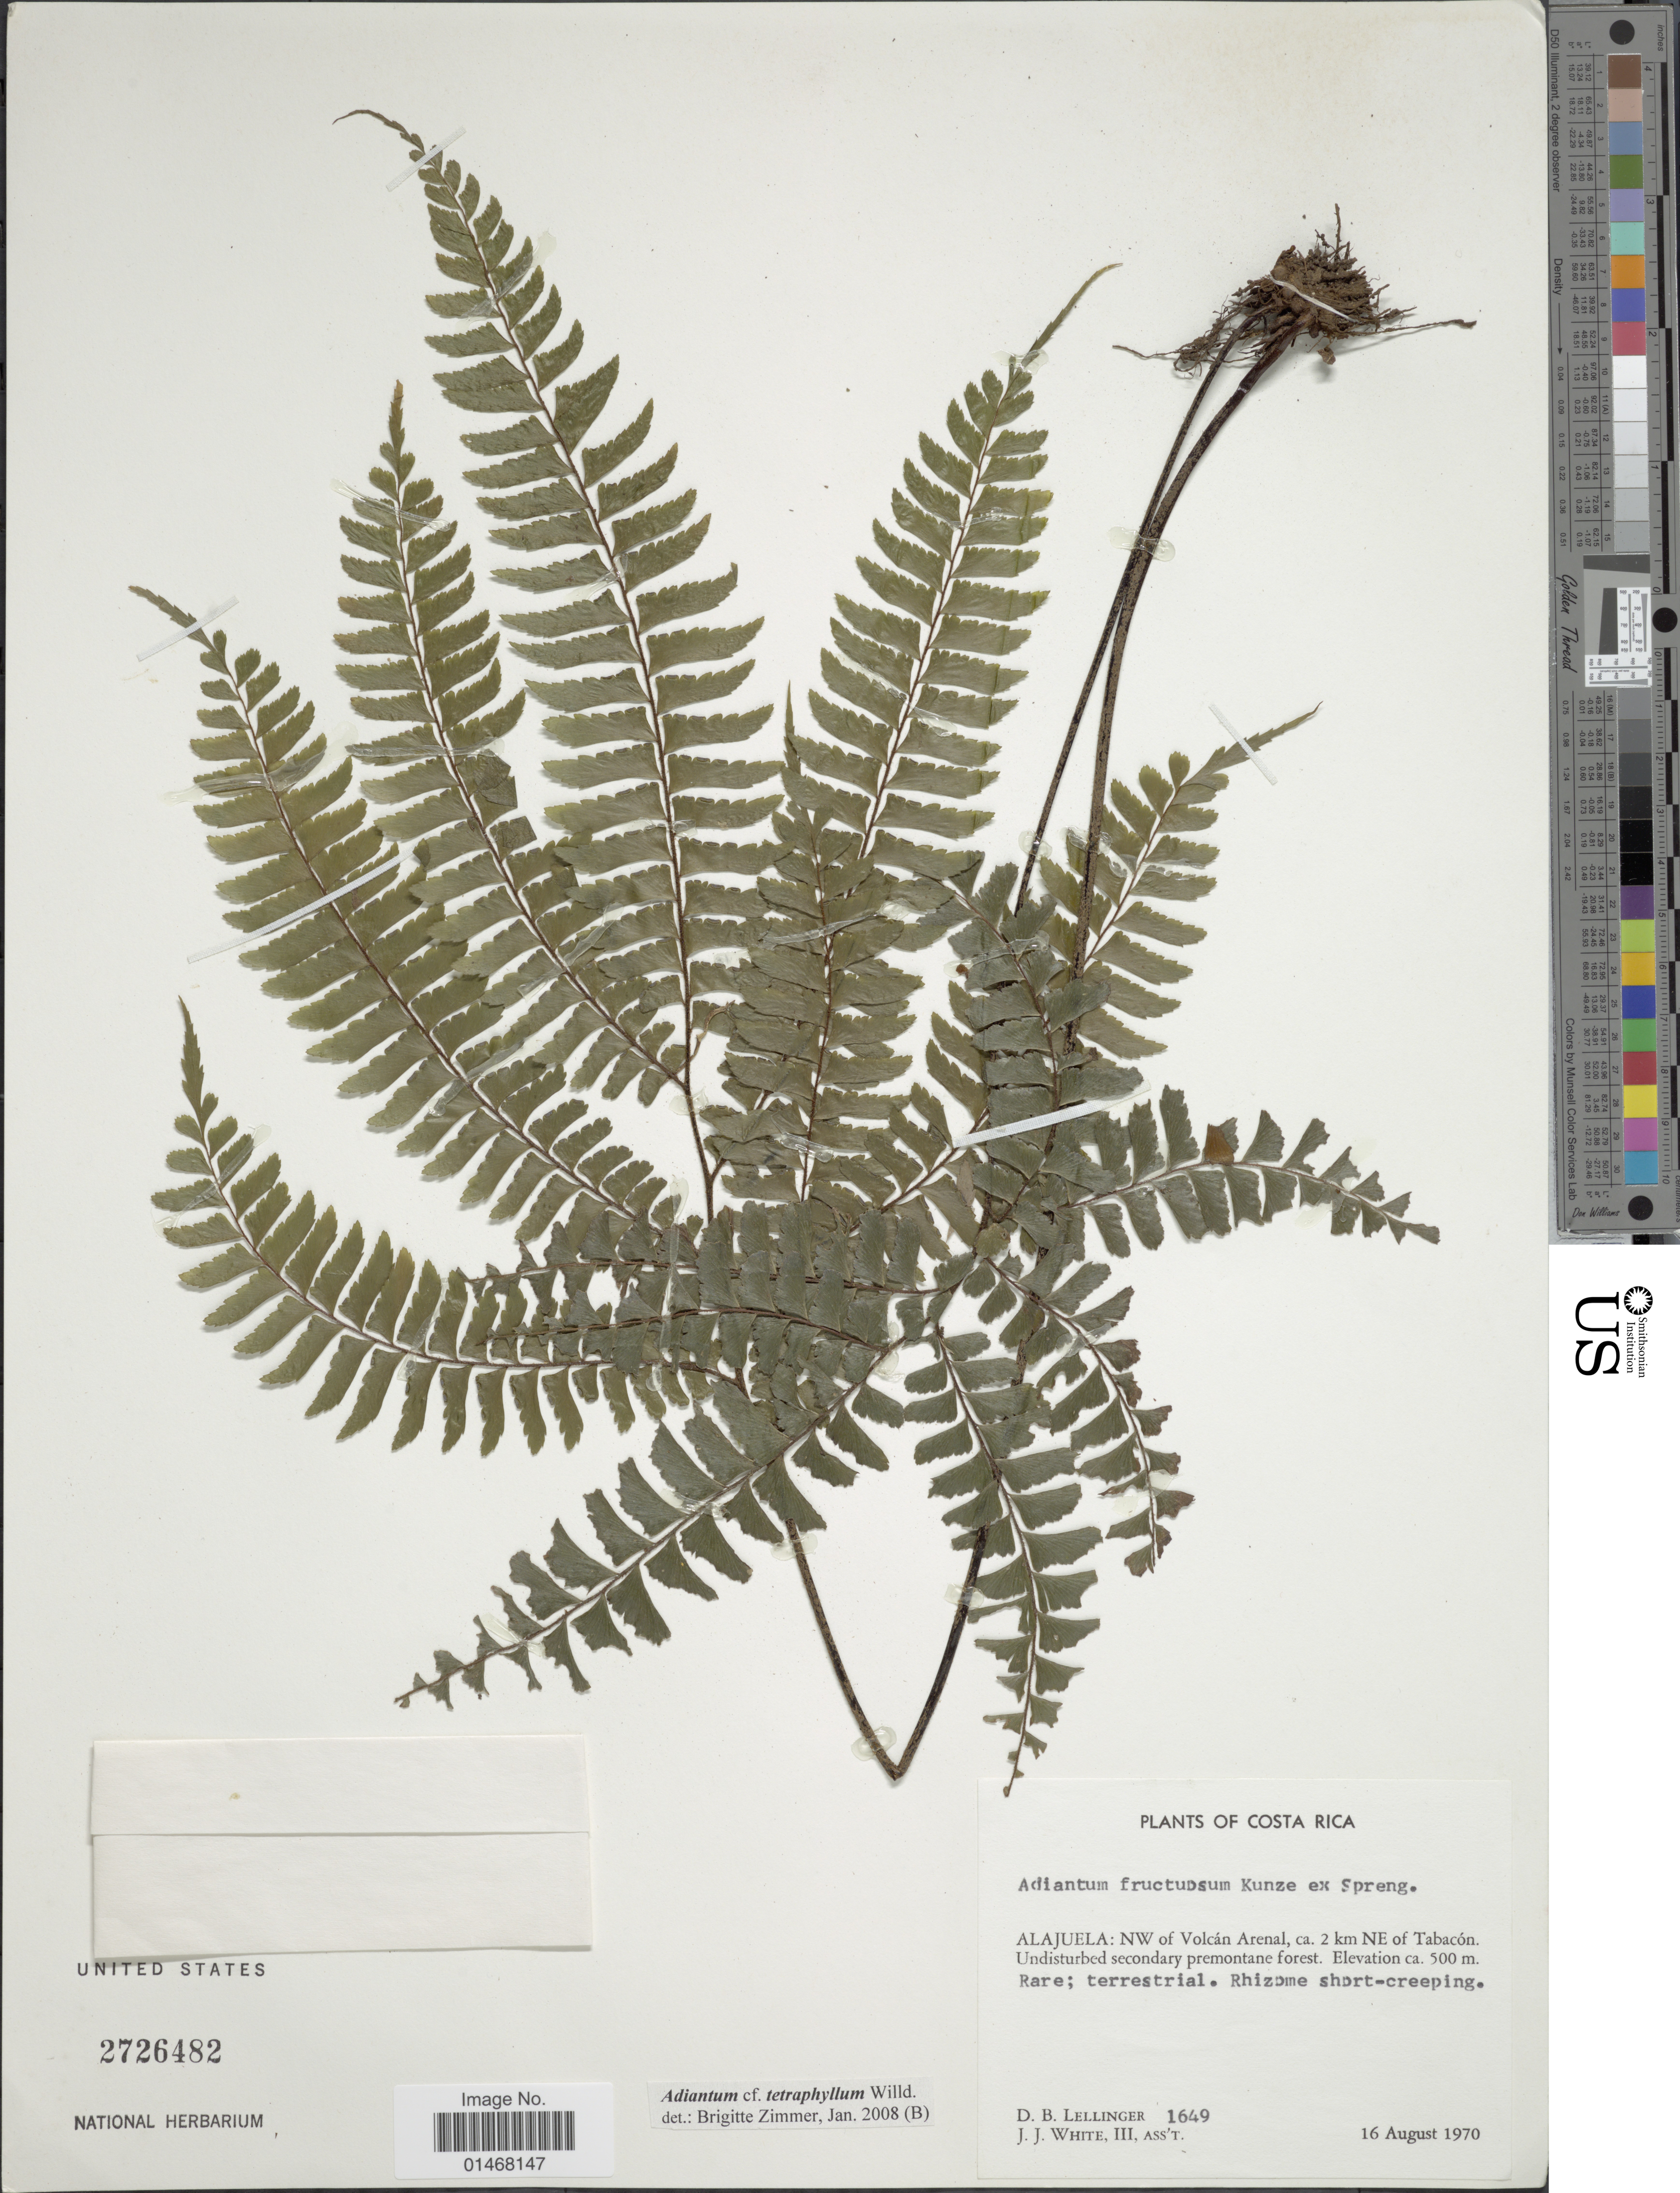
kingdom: Plantae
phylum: Tracheophyta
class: Polypodiopsida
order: Polypodiales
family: Pteridaceae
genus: Adiantum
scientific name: Adiantum tetraphyllum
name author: Humb. & Bonpl. ex Willd.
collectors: D. B. Lellinger & J. J. White III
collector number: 1649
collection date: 1970-08-16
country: Costa Rica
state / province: Alajuela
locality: NW of Volcán Arenal, ca. 2 km NE of Tabacón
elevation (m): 500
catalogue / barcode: US 2726482